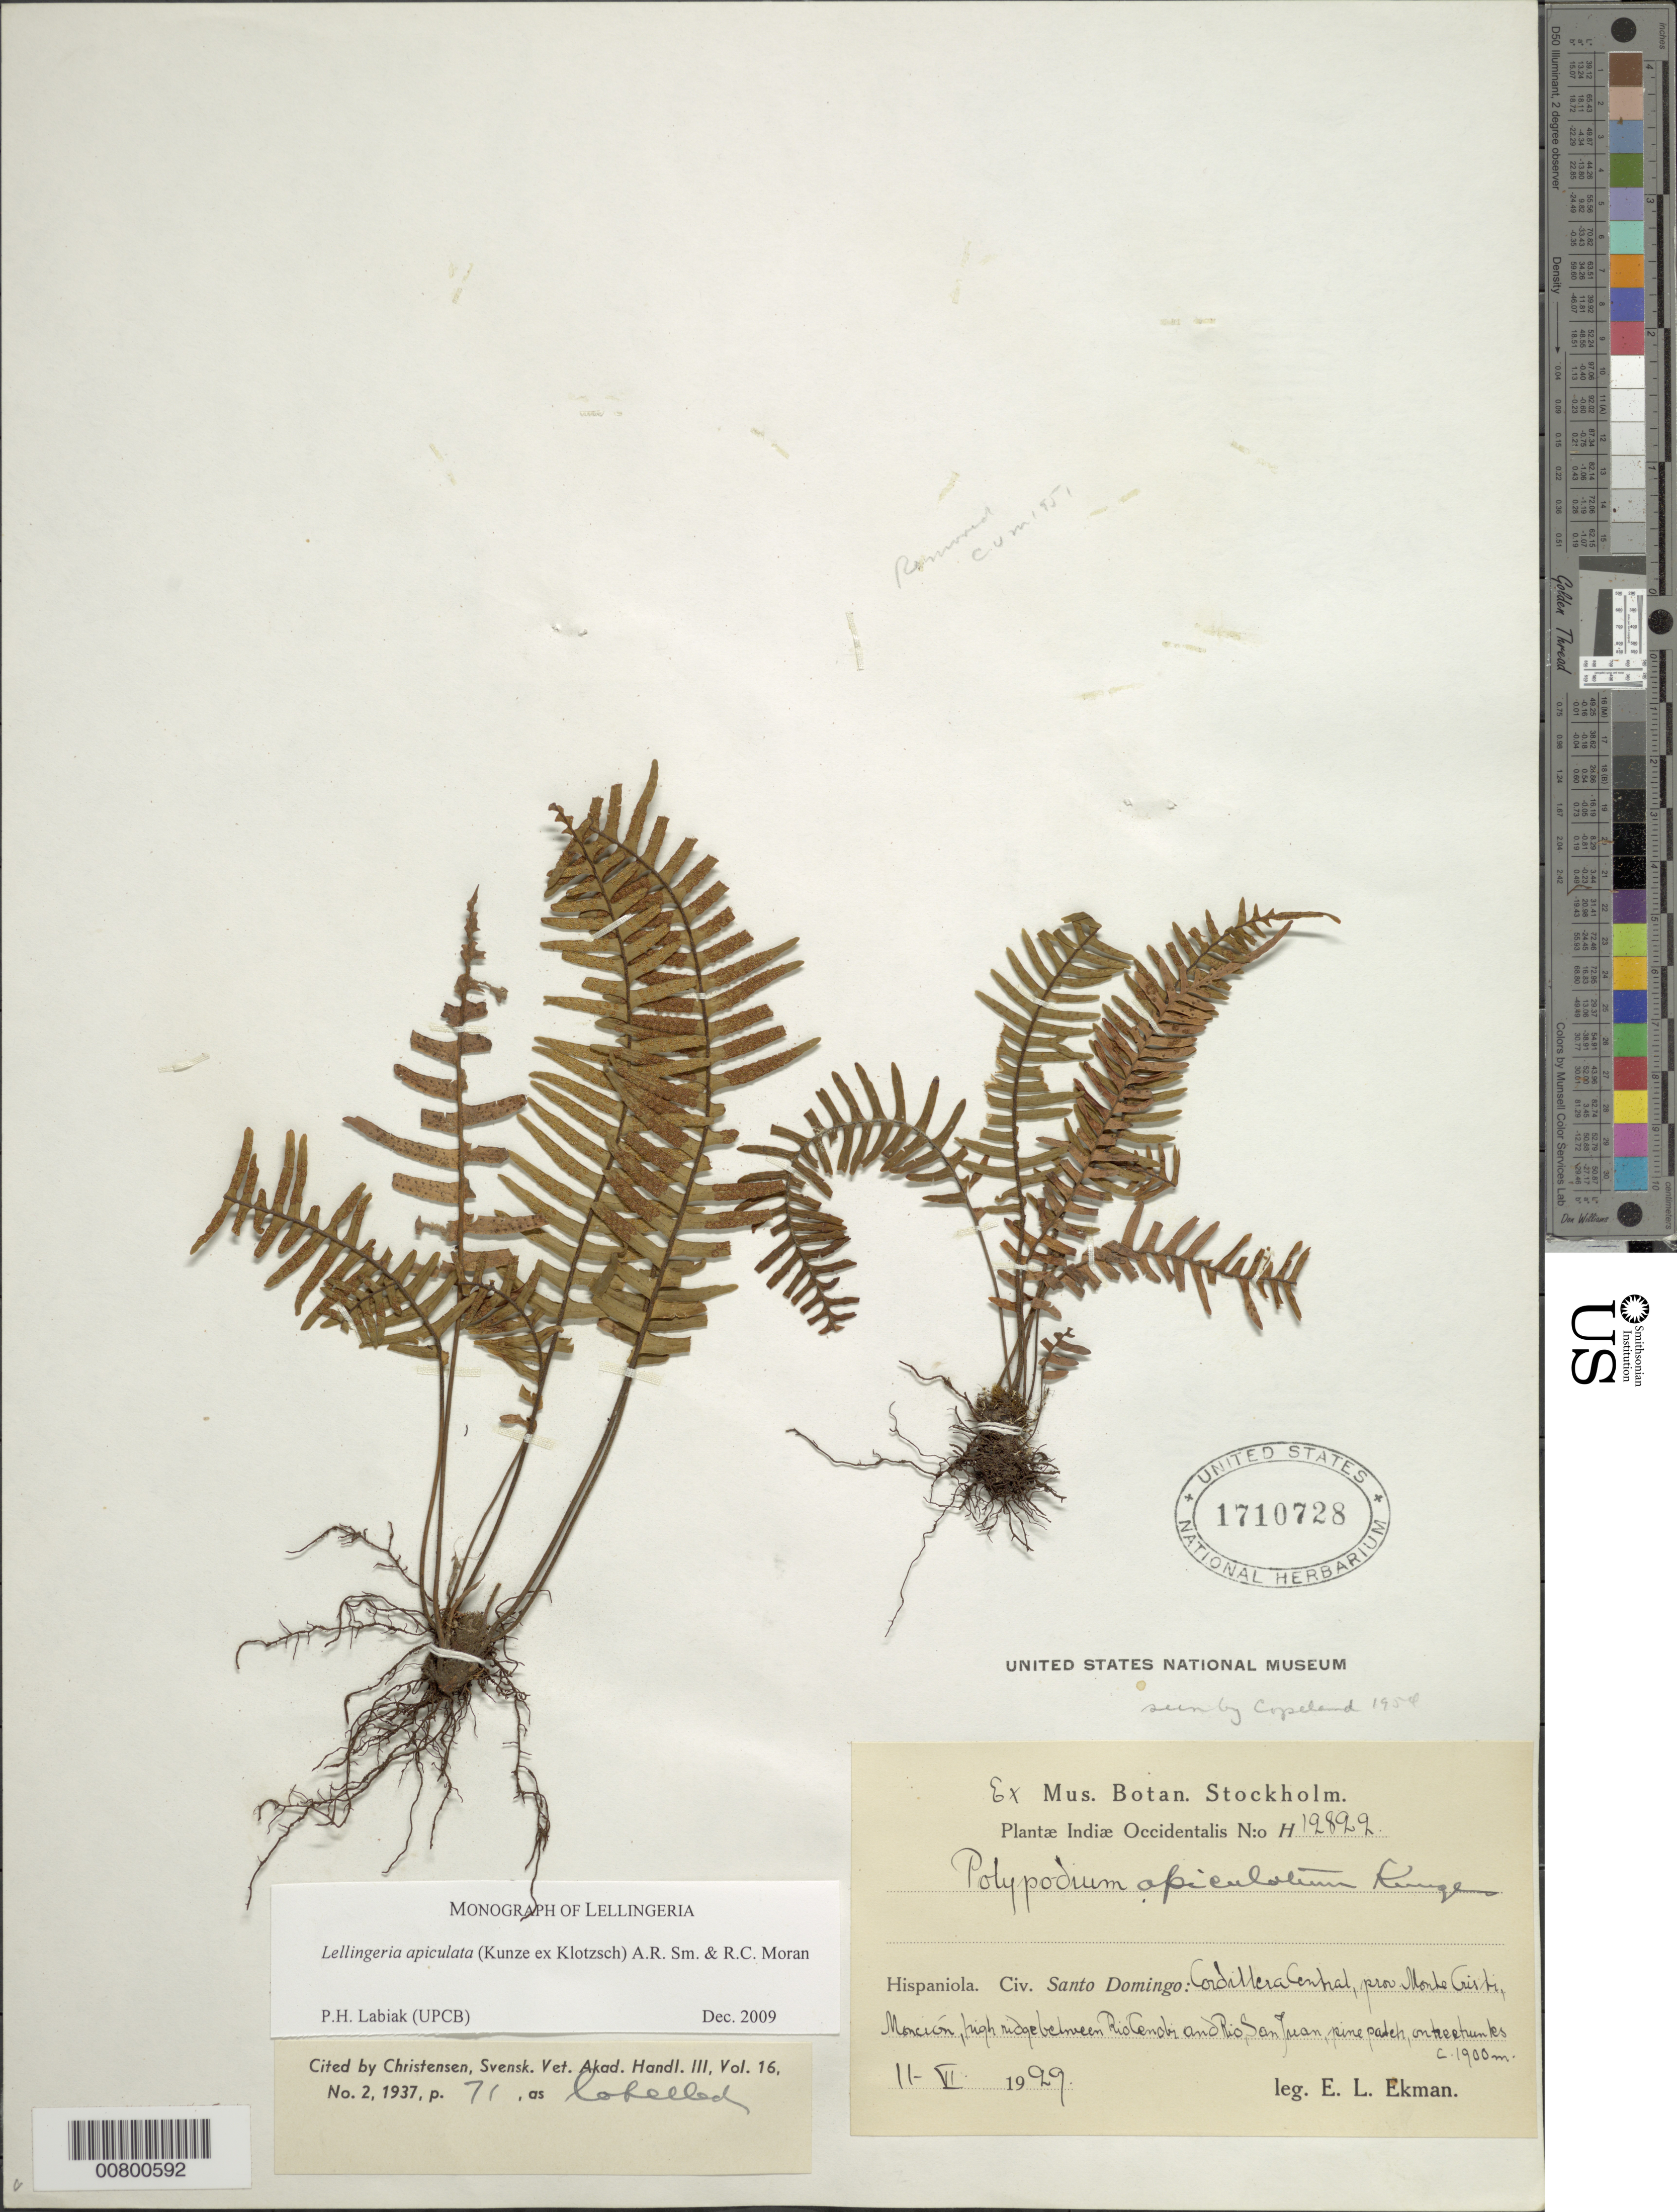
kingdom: Plantae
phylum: Tracheophyta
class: Polypodiopsida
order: Polypodiales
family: Polypodiaceae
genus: Lellingeria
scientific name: Lellingeria apiculata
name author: (Kunze ex Klotzsch) A.R. Sm. & R.C. Moran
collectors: E. L. Ekman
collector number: H 12822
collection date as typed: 11 Jun 1929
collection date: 1929-06-11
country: Dominican Republic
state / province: Monte Cristi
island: Hispaniola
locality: Cordillera Central, Monción, between Rio Cenobi and Rio San Juan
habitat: High ridge, pine patch, on tree trunks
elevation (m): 1900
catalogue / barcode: US 1710728